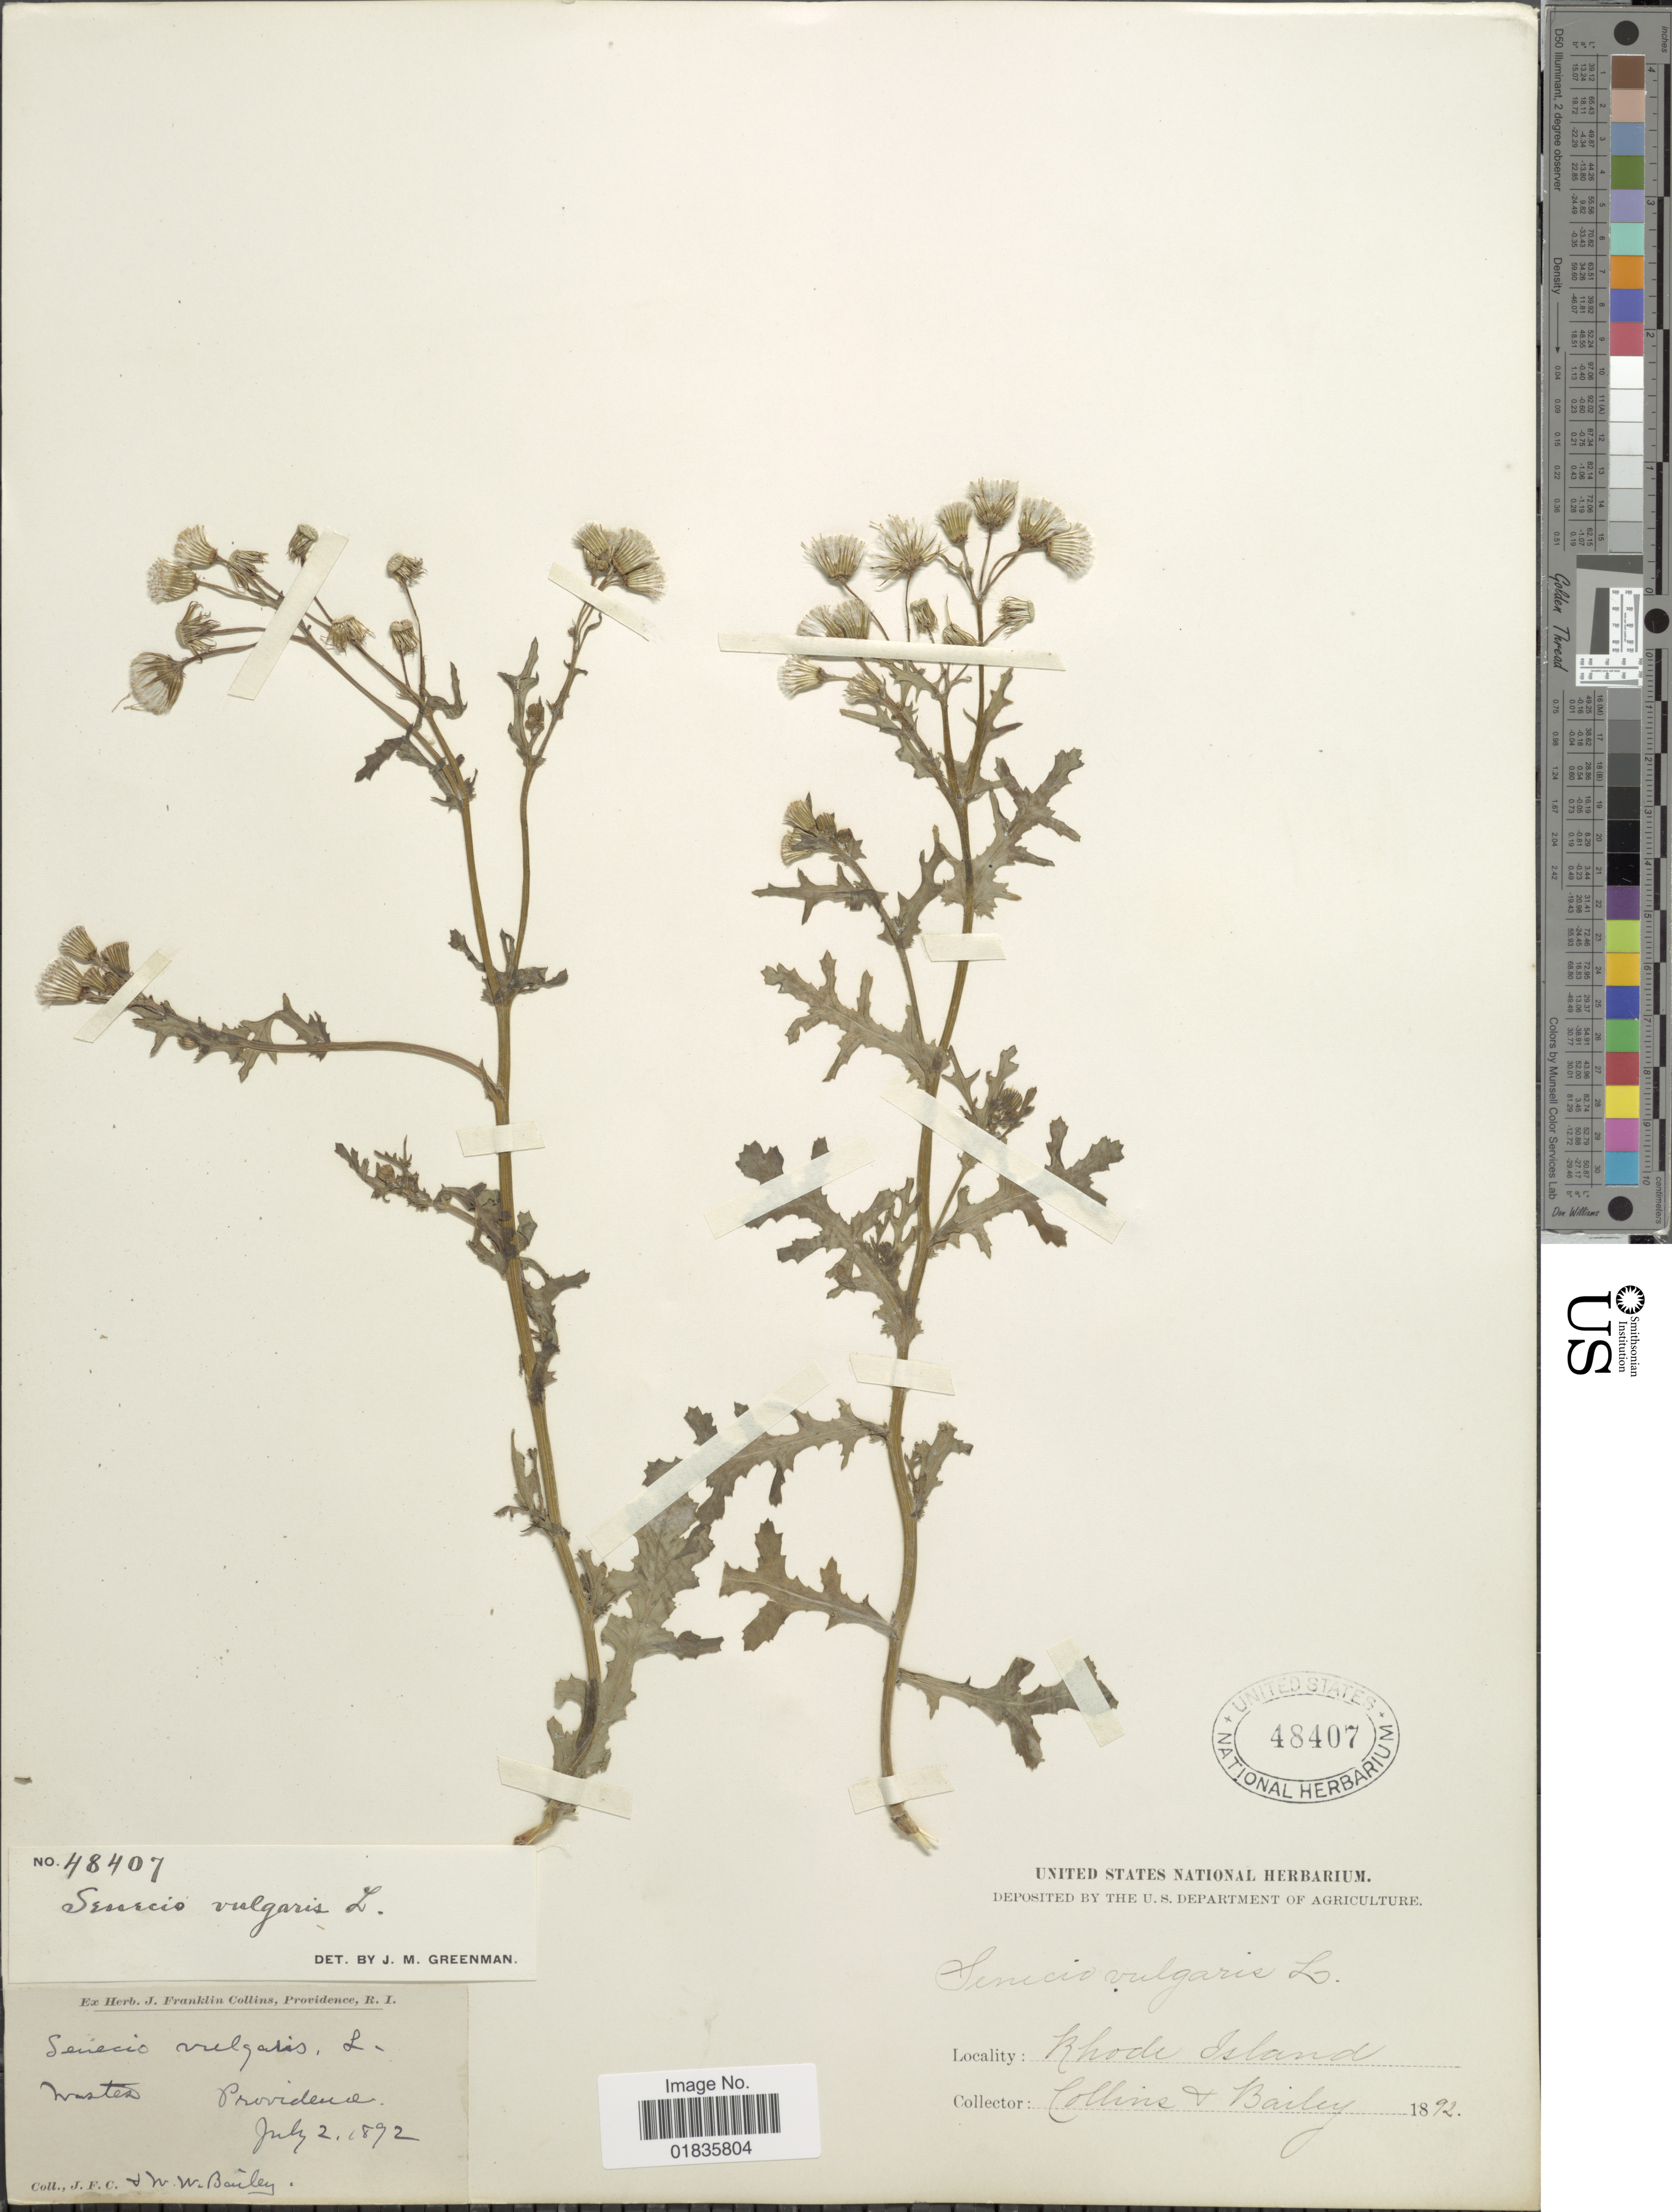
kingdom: Plantae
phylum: Tracheophyta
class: Magnoliopsida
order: Asterales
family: Asteraceae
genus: Senecio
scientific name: Senecio vulgaris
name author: L.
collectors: J. Collins & W. W. Bailey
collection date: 1892-07-02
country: United States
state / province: Rhode Island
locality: Providence, wastes.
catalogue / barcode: US 48407